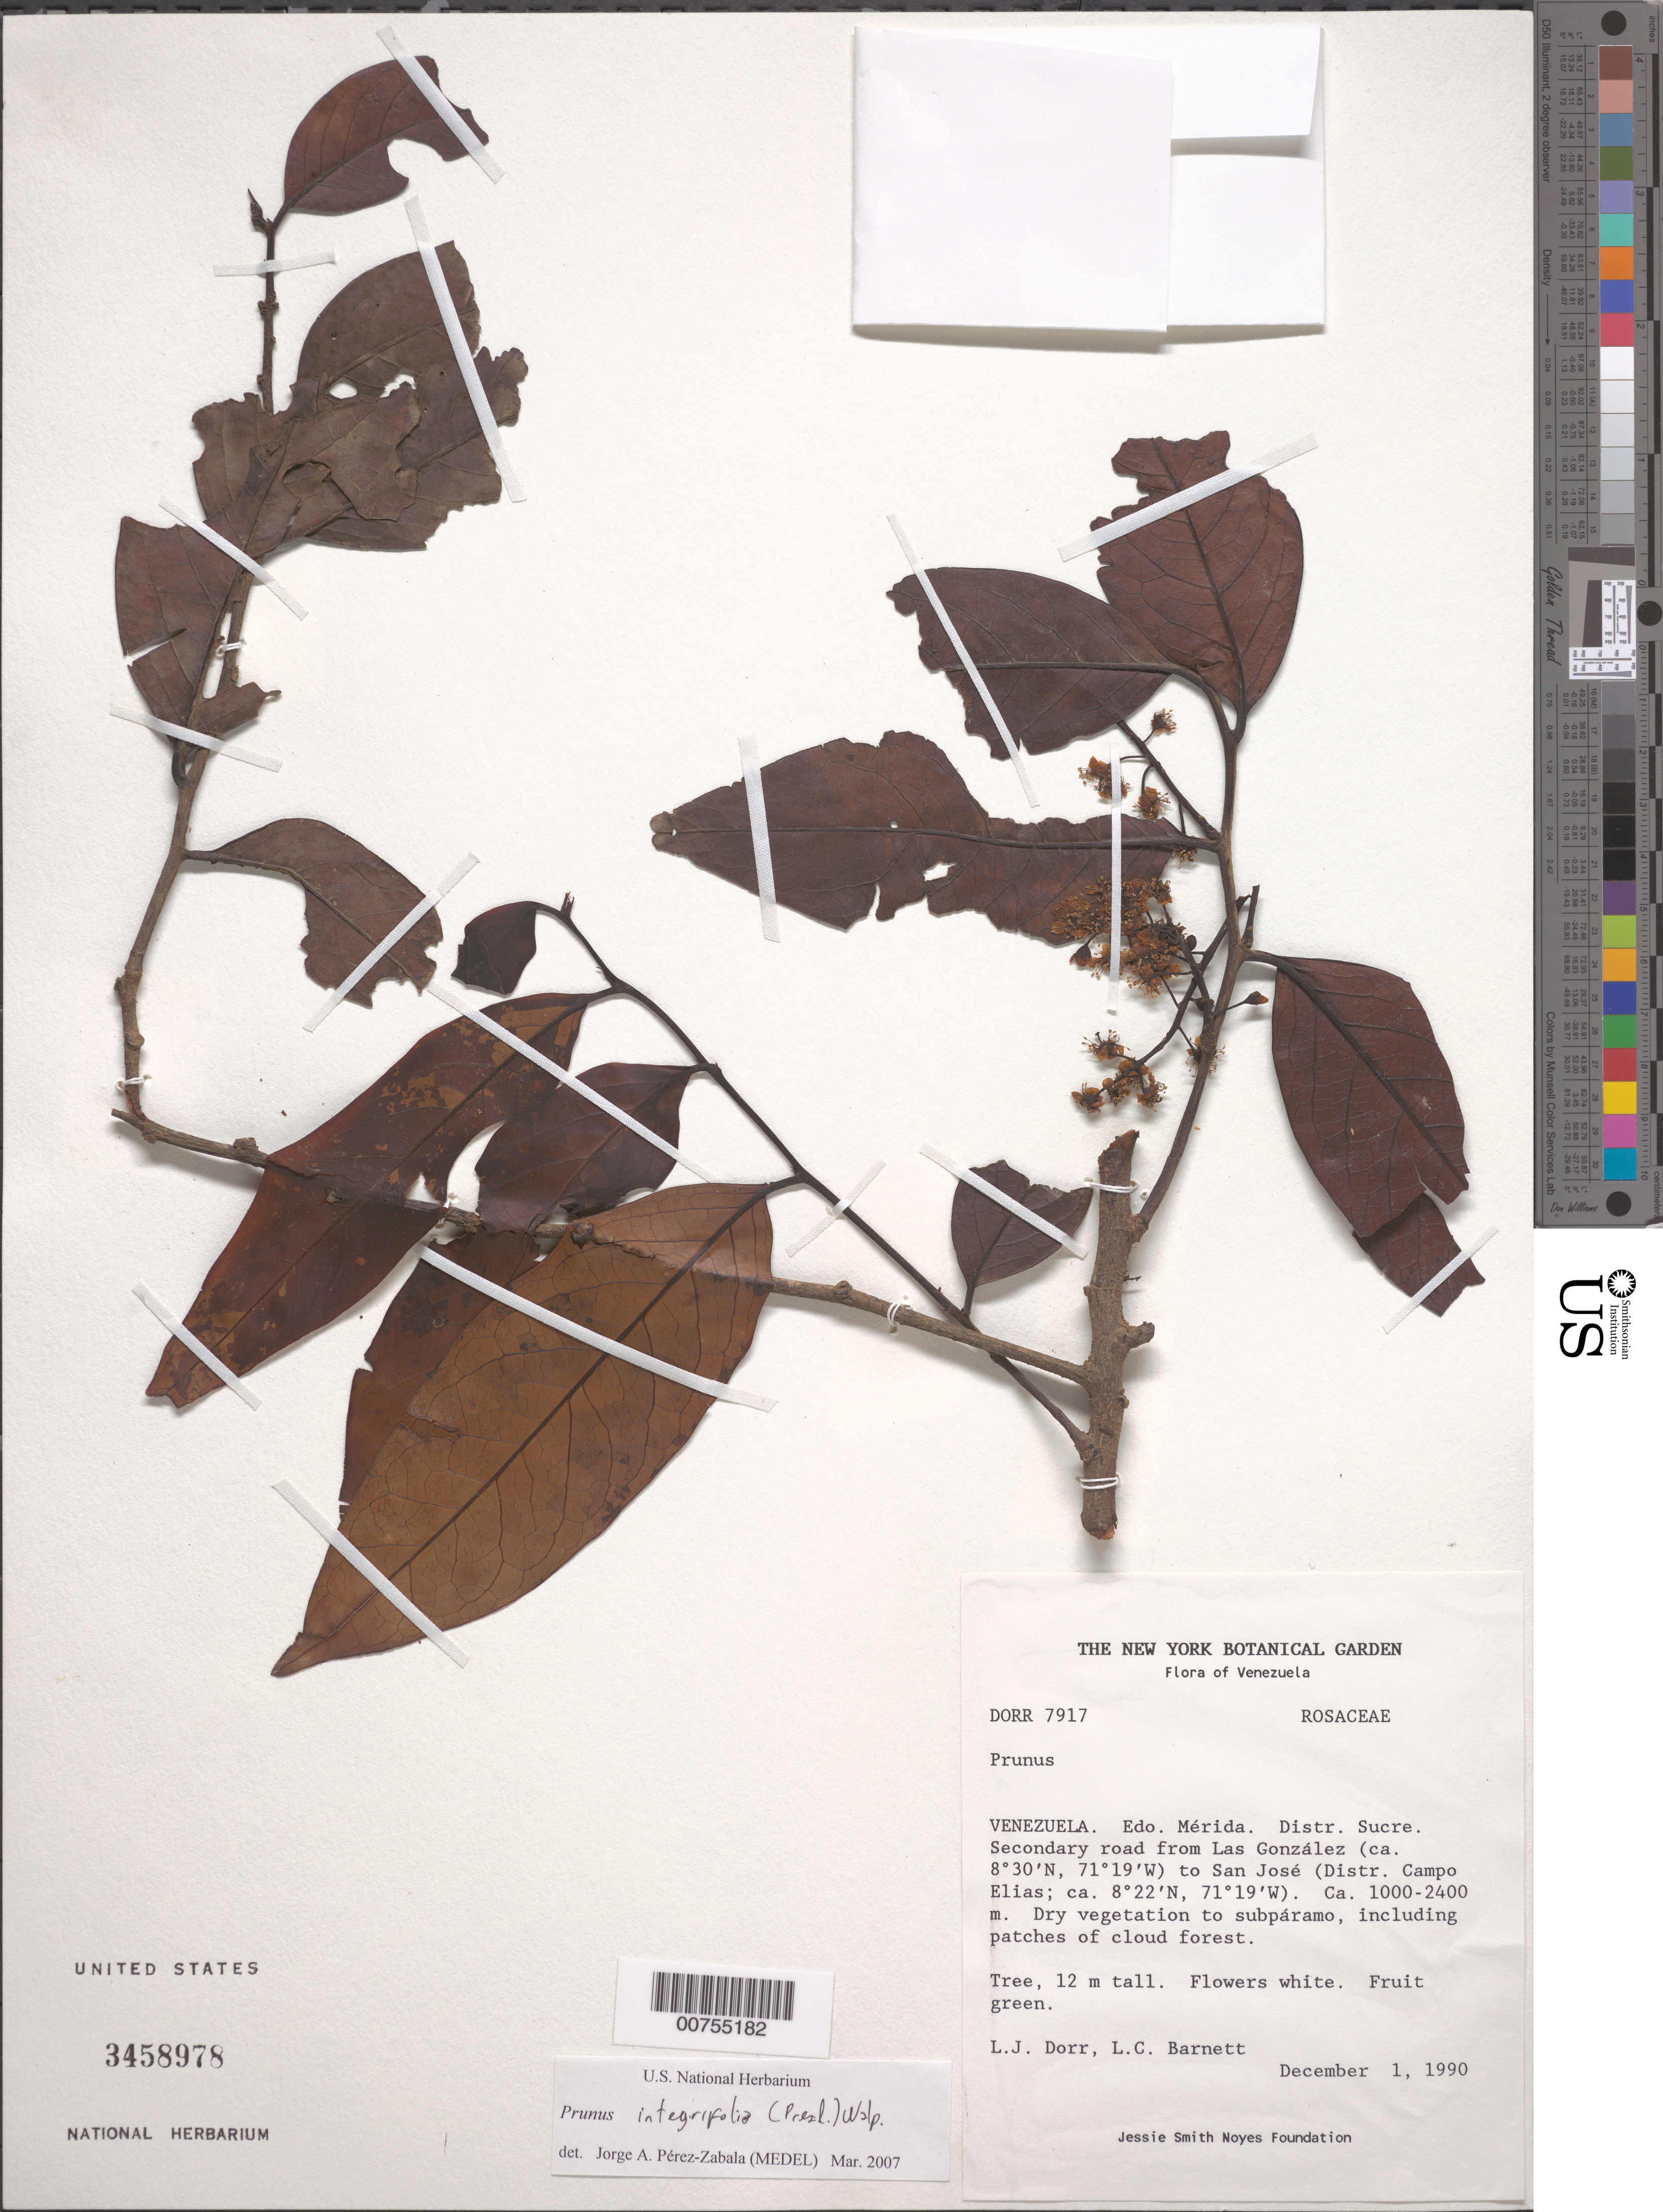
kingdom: Plantae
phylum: Tracheophyta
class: Magnoliopsida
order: Rosales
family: Rosaceae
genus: Prunus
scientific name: Prunus integrifolia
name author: (C. Presl) Walp.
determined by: Pérez-Zabala, Jorge A.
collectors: L. J. Dorr & L. C. Barnett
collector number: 7917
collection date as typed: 01 Dec 1990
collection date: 1990-12-01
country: Venezuela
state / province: Mérida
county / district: Campo Elías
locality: Secondary road from Las Gonzáles to San José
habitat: Dry vegetation to subpáramo, including patches of cloud forest.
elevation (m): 1000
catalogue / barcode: US 3458978